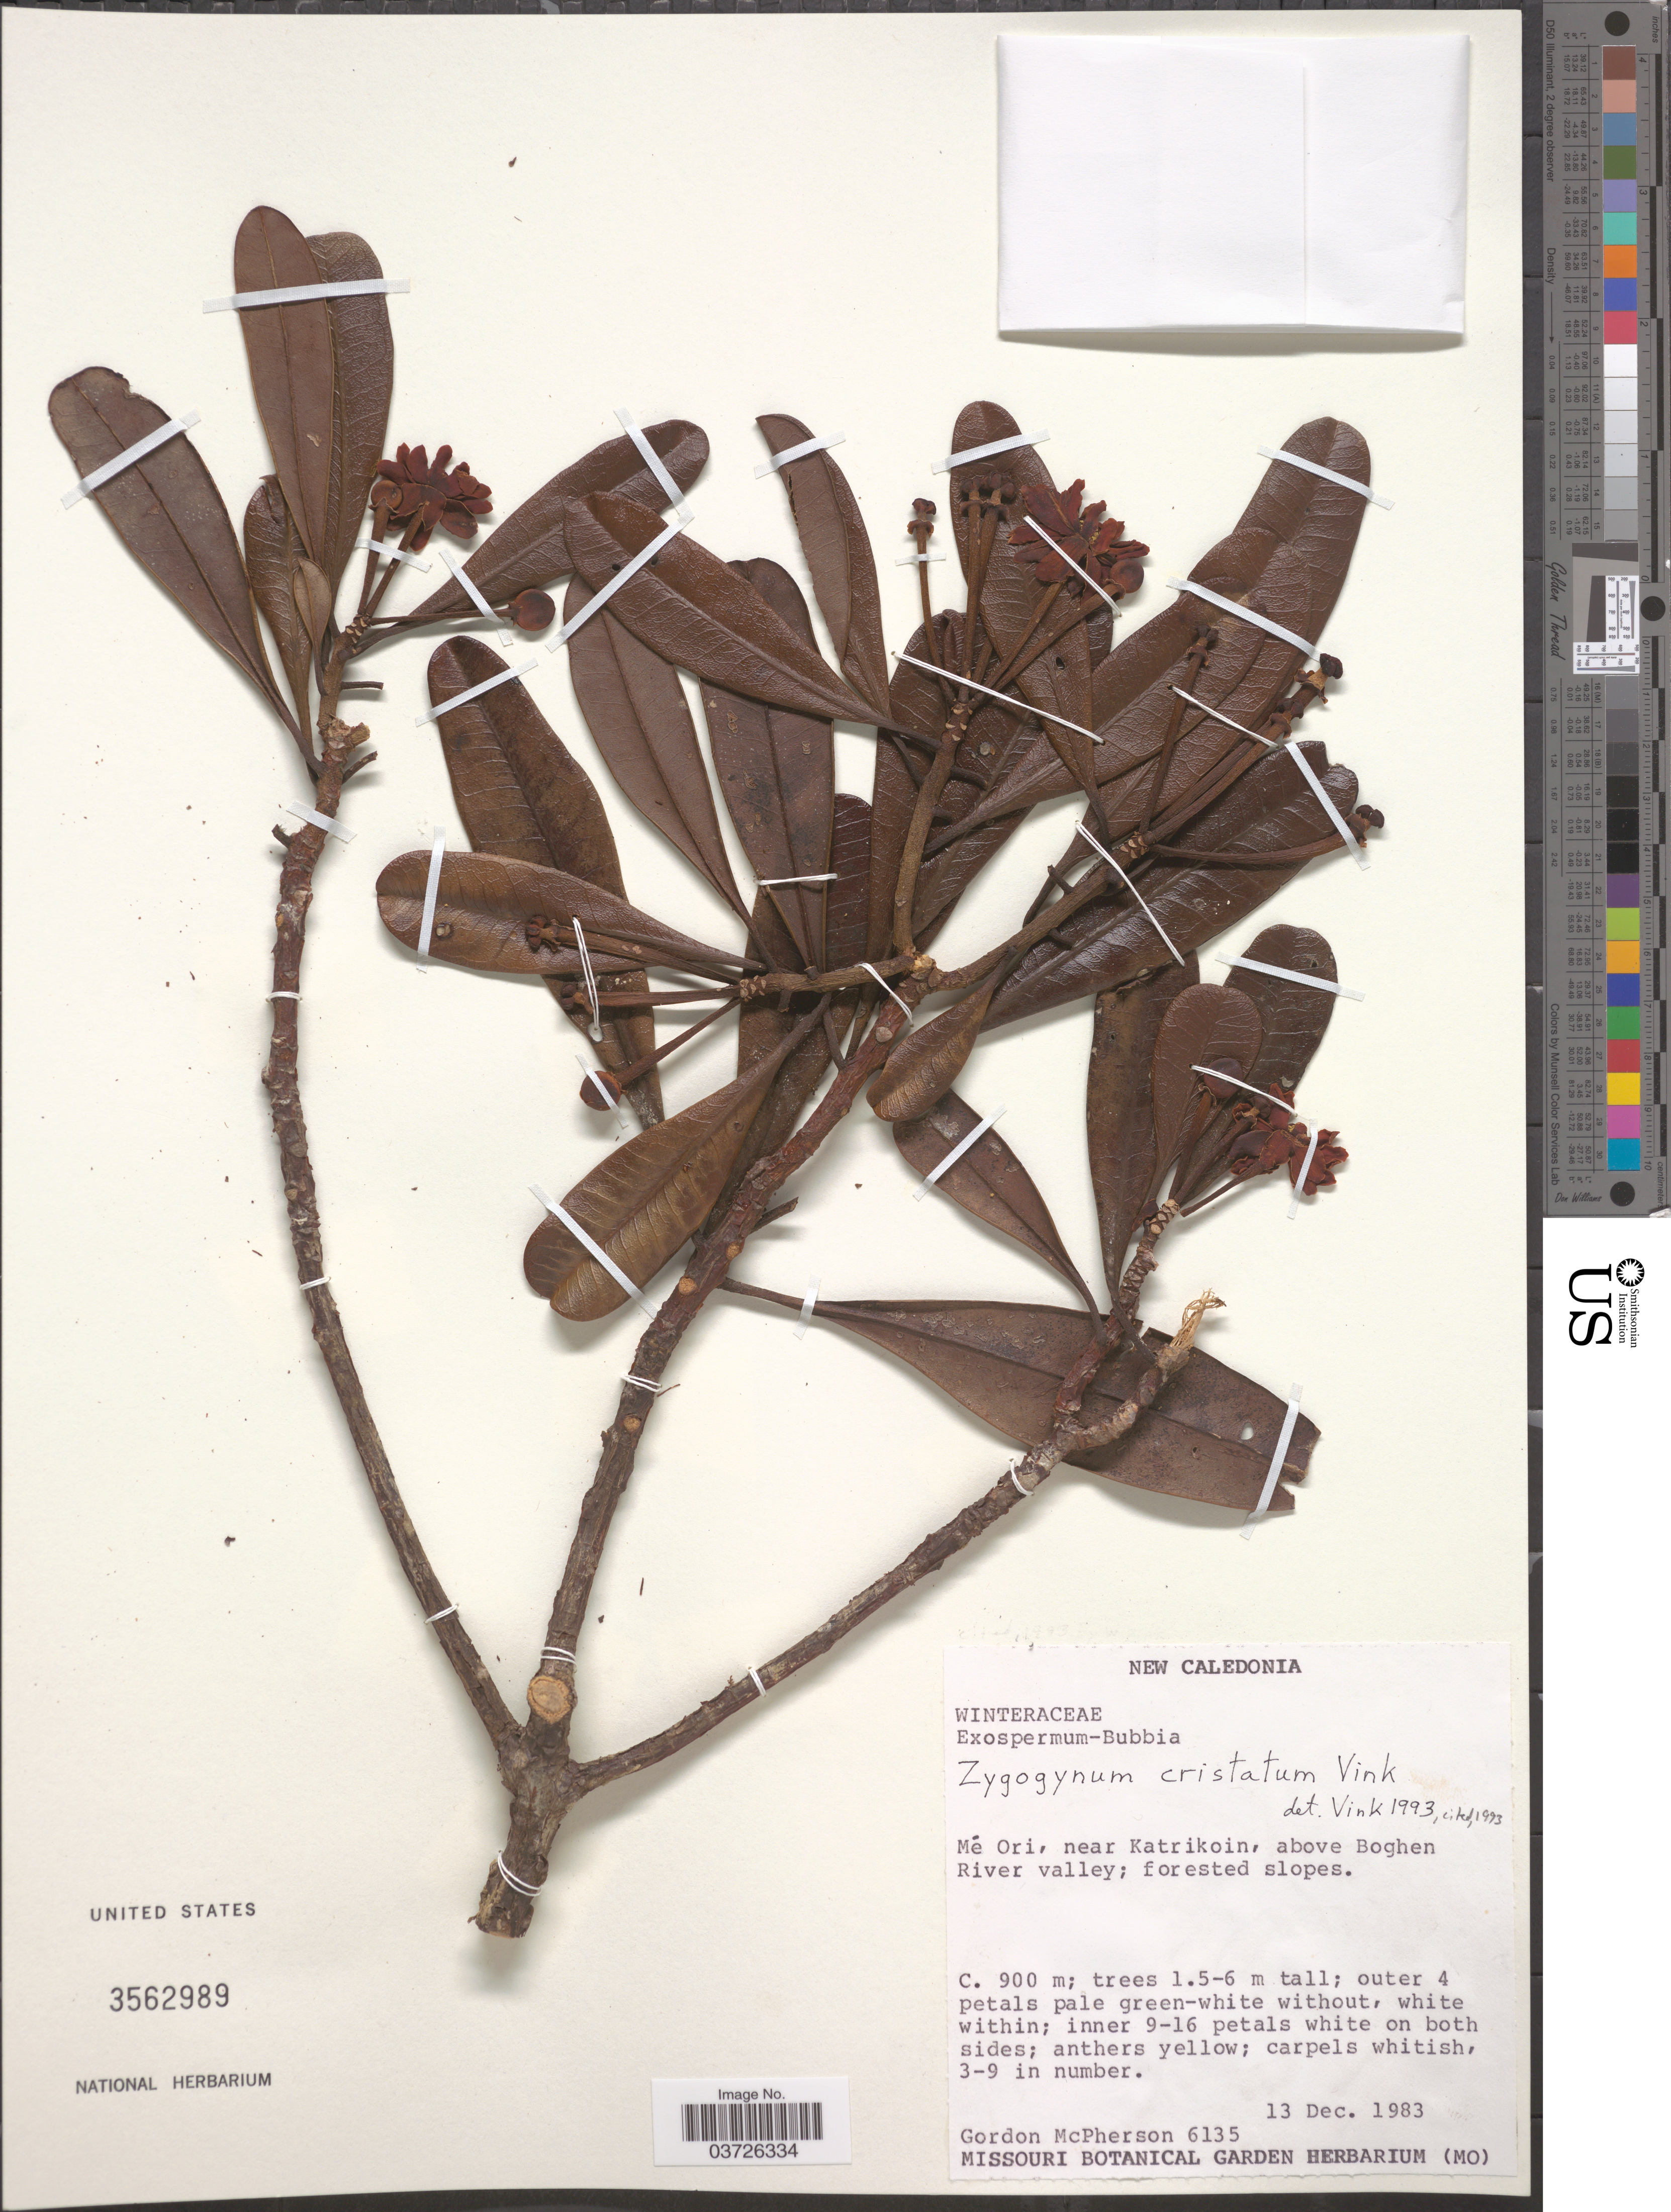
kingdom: Plantae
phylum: Tracheophyta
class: Magnoliopsida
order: Canellales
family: Winteraceae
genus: Zygogynum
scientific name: Zygogynum cristatum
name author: Vink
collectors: G. D. McPherson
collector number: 6135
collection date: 1983-12-13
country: New Caledonia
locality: Mé Ori, near Katrikoin, above Boghen River valley.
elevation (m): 900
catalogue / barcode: US 3562989